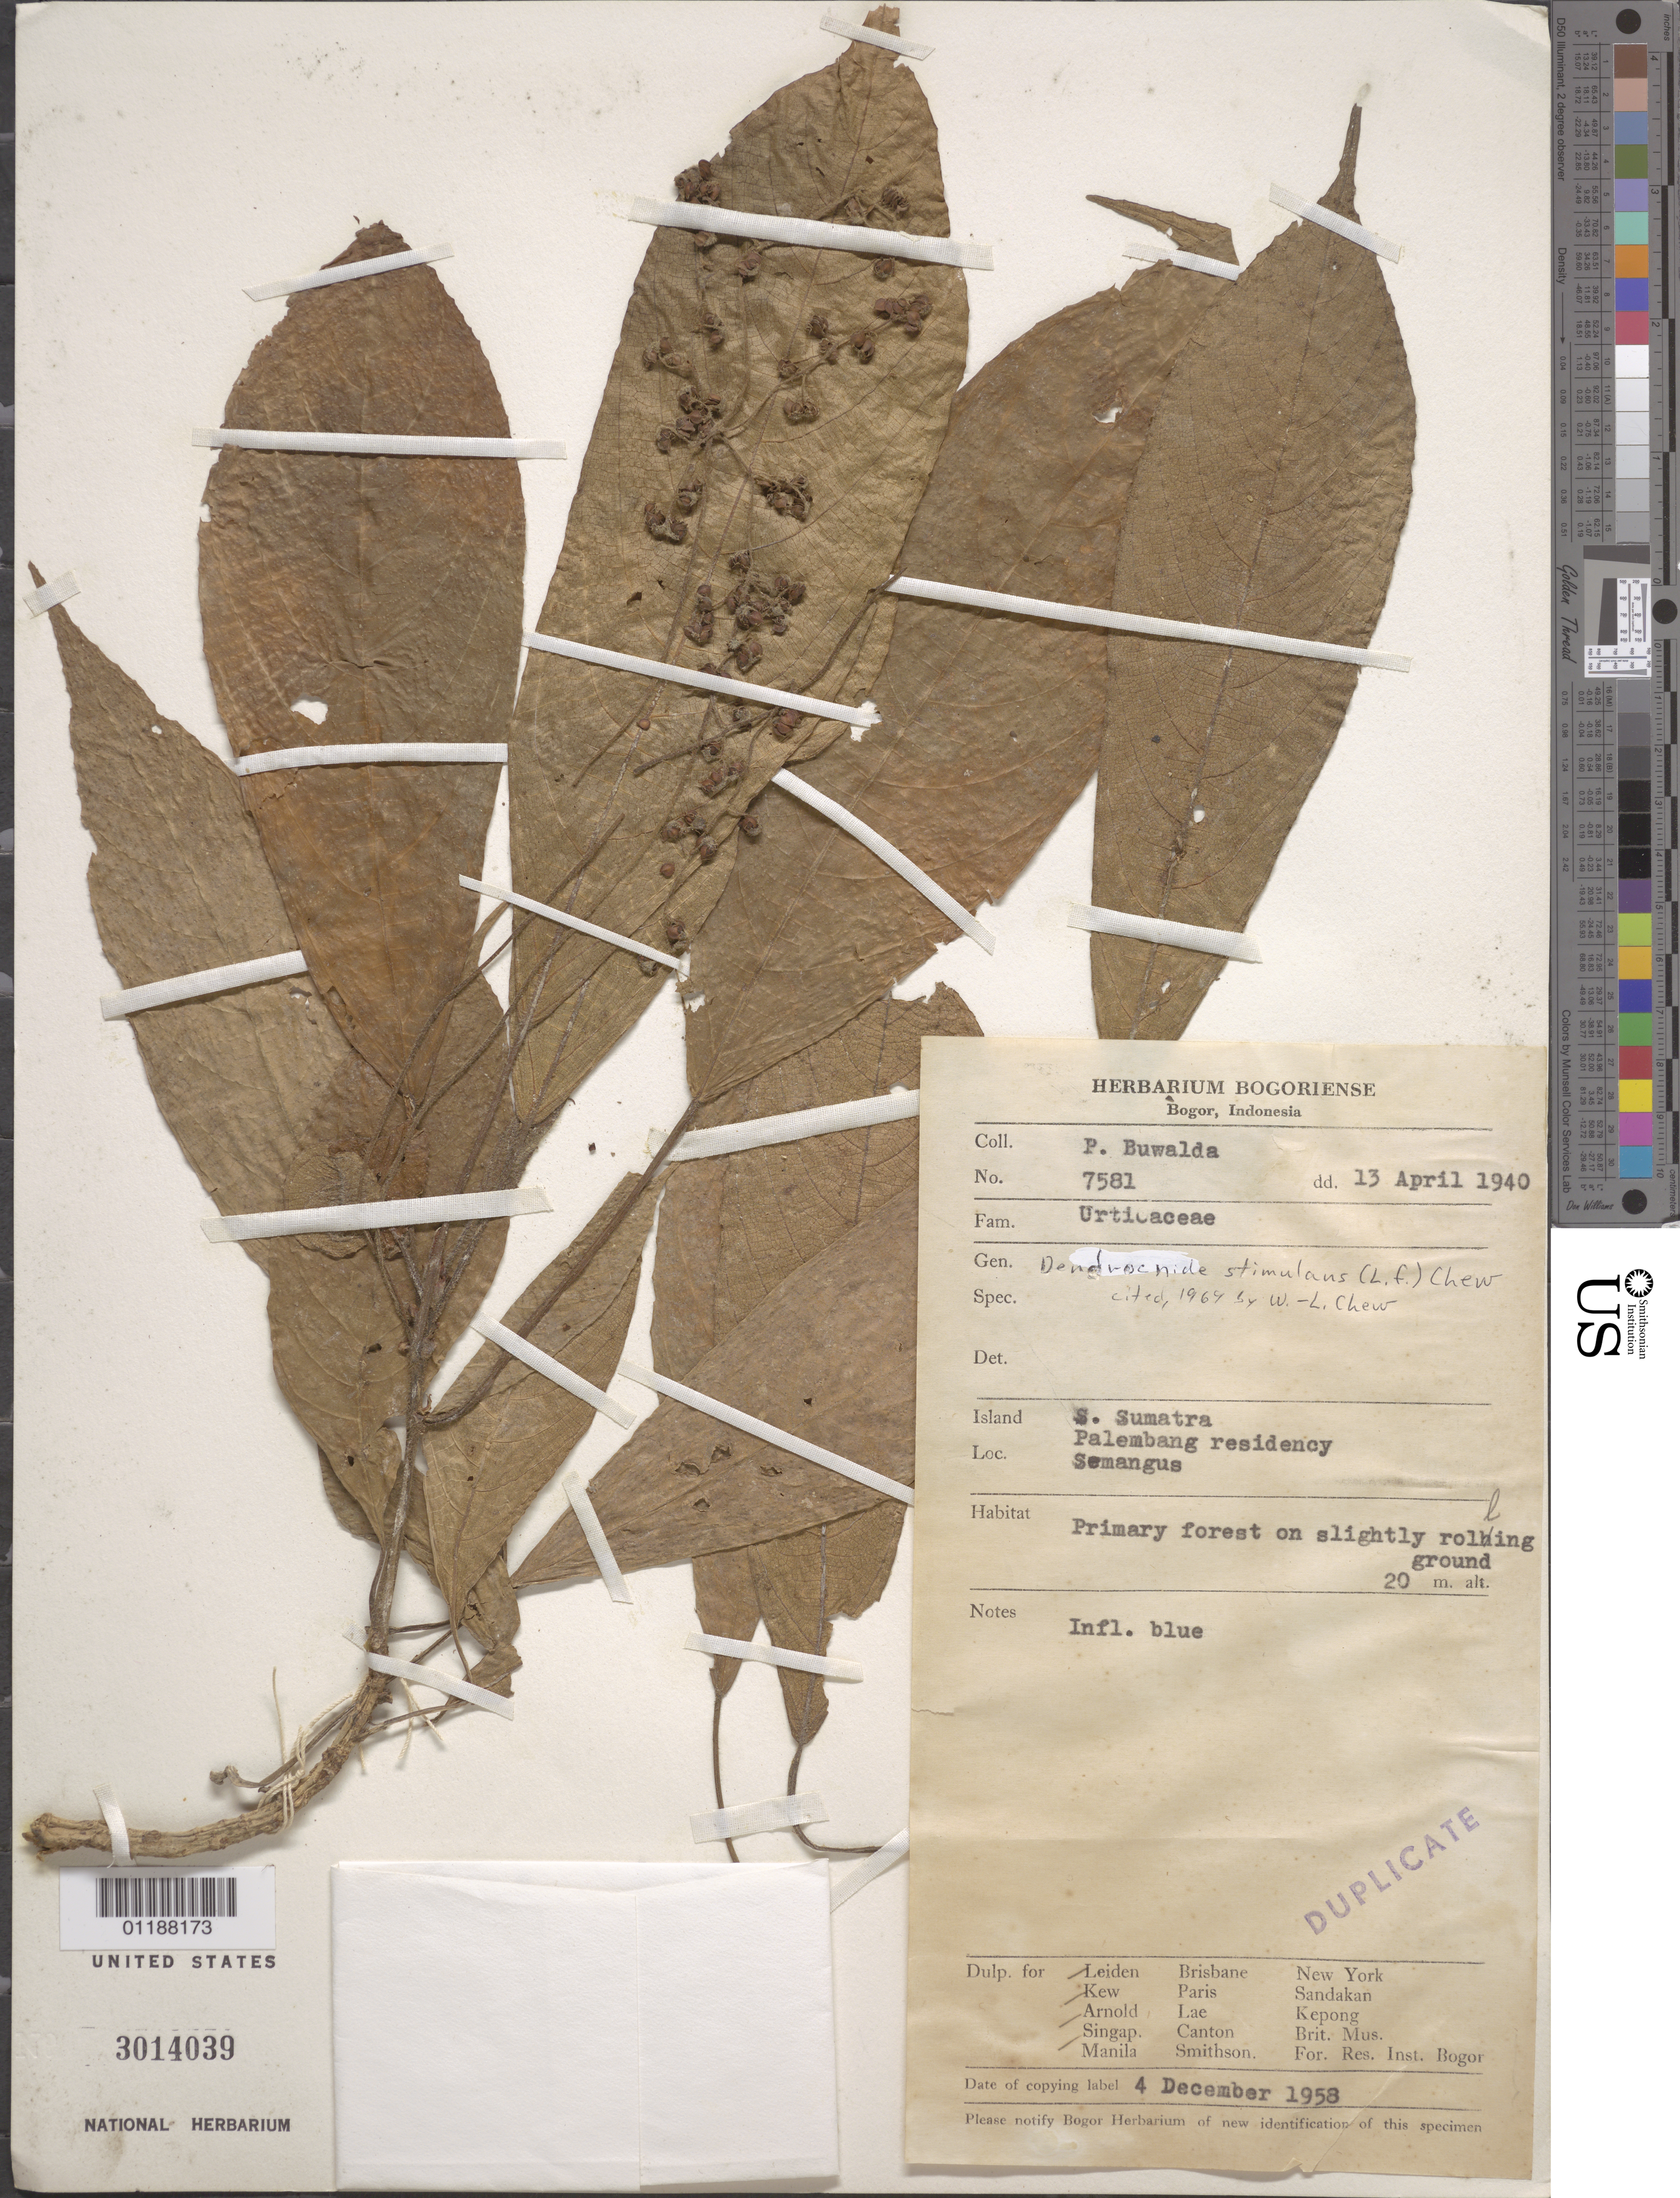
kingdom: Plantae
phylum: Tracheophyta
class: Magnoliopsida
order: Rosales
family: Urticaceae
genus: Dendrocnide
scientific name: Dendrocnide stimulans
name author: (L. f.) Chew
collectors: P. Buwalda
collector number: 7581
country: Indonesia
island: Sumatra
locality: Palembang residency, Semangus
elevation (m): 20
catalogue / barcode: US 3014039